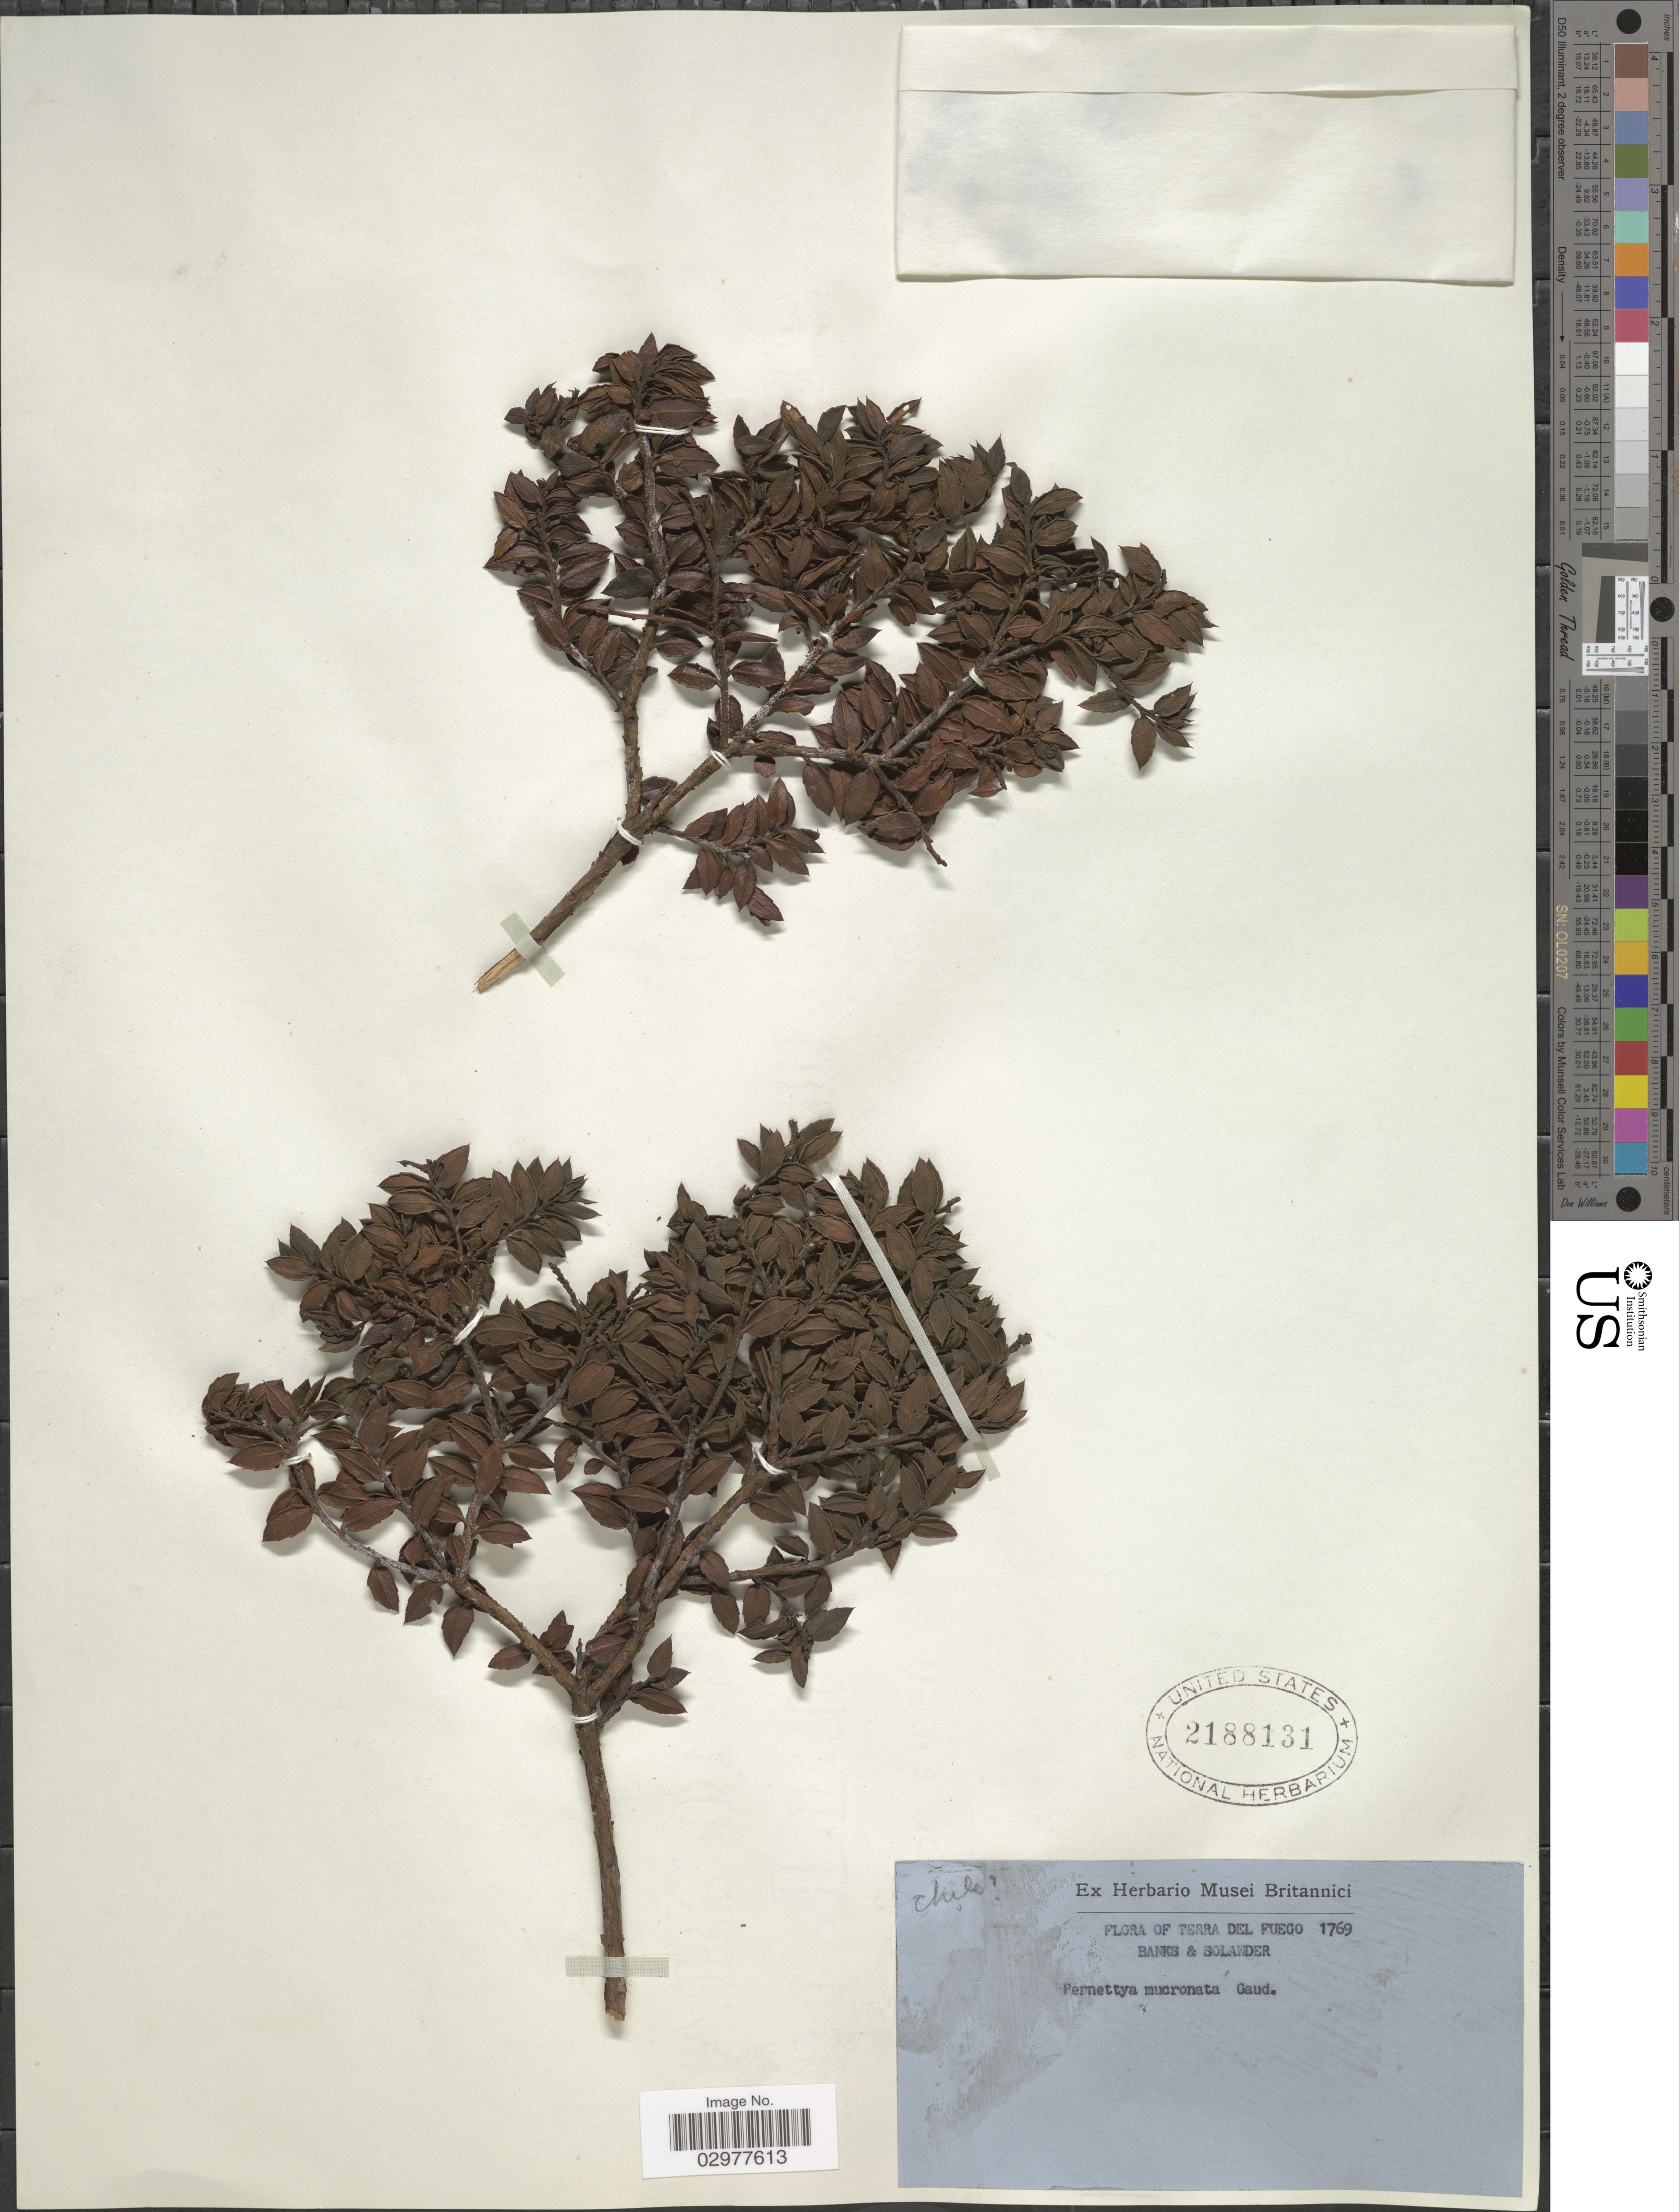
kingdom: Plantae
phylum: Tracheophyta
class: Magnoliopsida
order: Ericales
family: Ericaceae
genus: Pernettya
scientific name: Pernettya mucronata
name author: (L. f.) Gaudich. ex A. Spreng.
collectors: -- Banks & -- Solander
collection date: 1769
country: Argentina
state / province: Tierra del Fuego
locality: Terra del Fuego.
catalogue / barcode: US 2188131